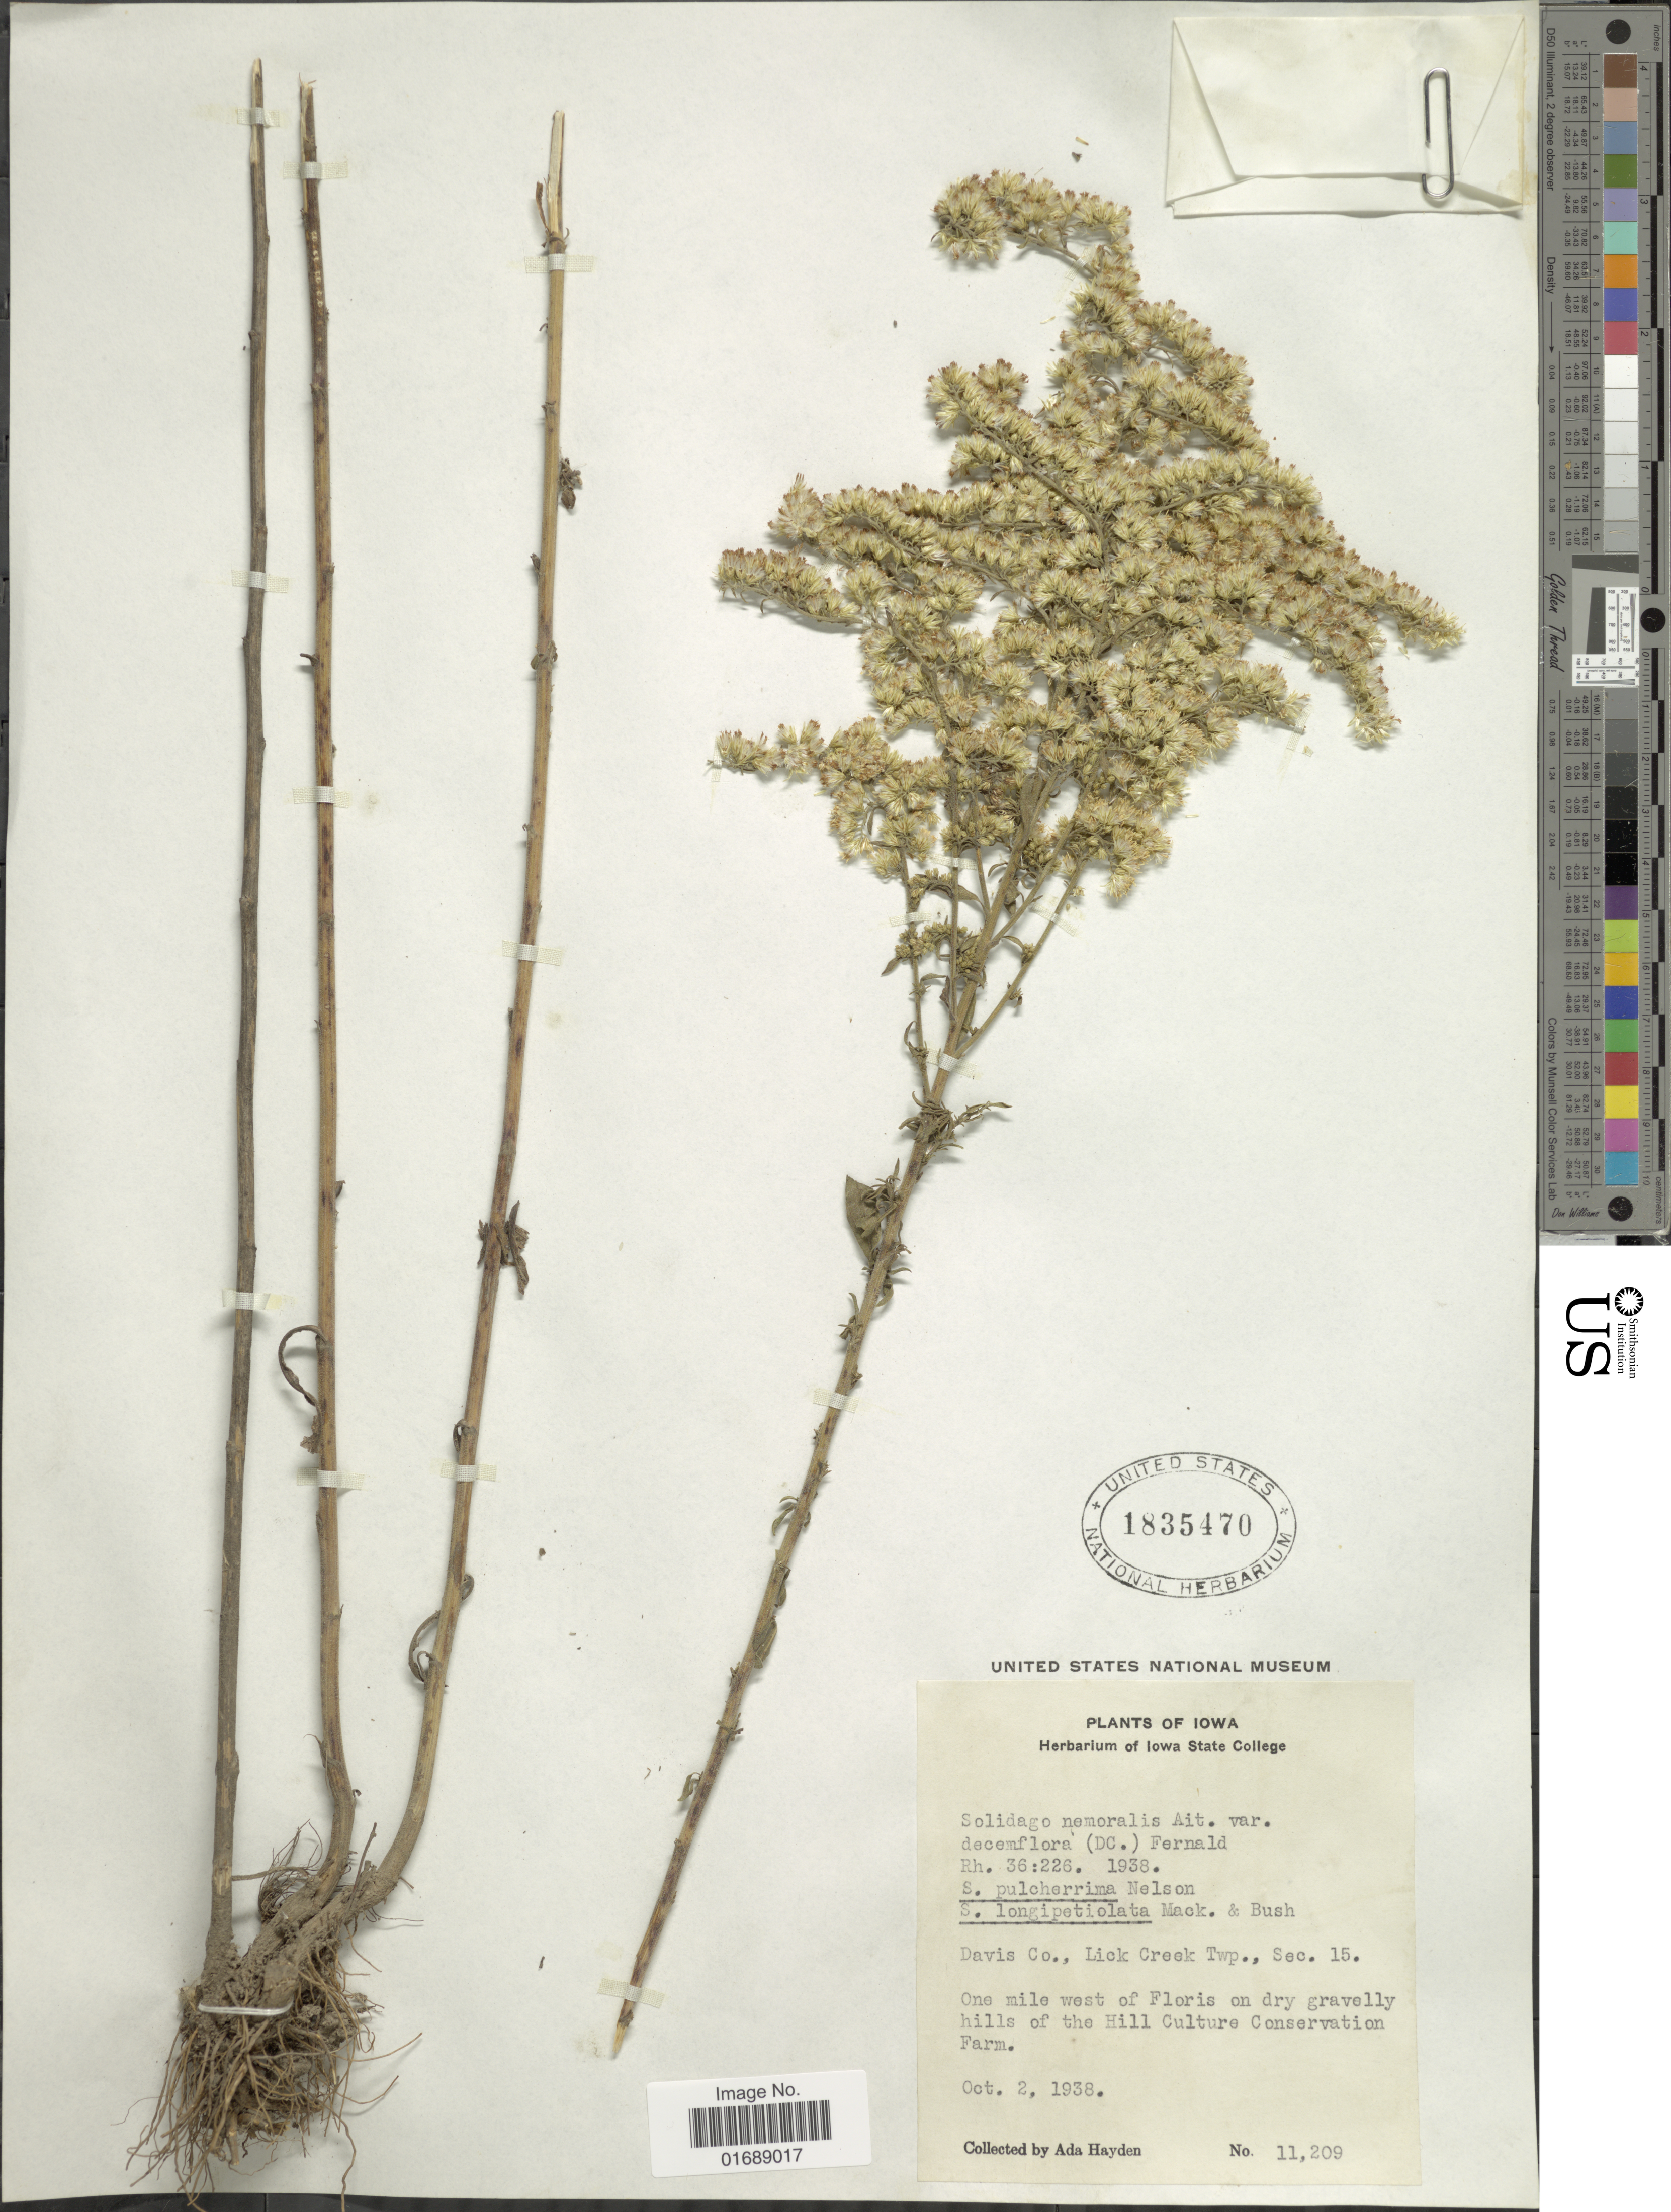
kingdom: Plantae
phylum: Tracheophyta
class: Magnoliopsida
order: Asterales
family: Asteraceae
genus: Solidago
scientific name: Solidago nemoralis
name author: Aiton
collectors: Ada Hayden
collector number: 11209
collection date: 1938-10-02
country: United States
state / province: Iowa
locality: Davis Co., Lick Creek Twp., Sec. 15. One mile west of Floris on dry gravelly hills of the Hill Culture Conservation Farm.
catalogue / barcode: US 1835470